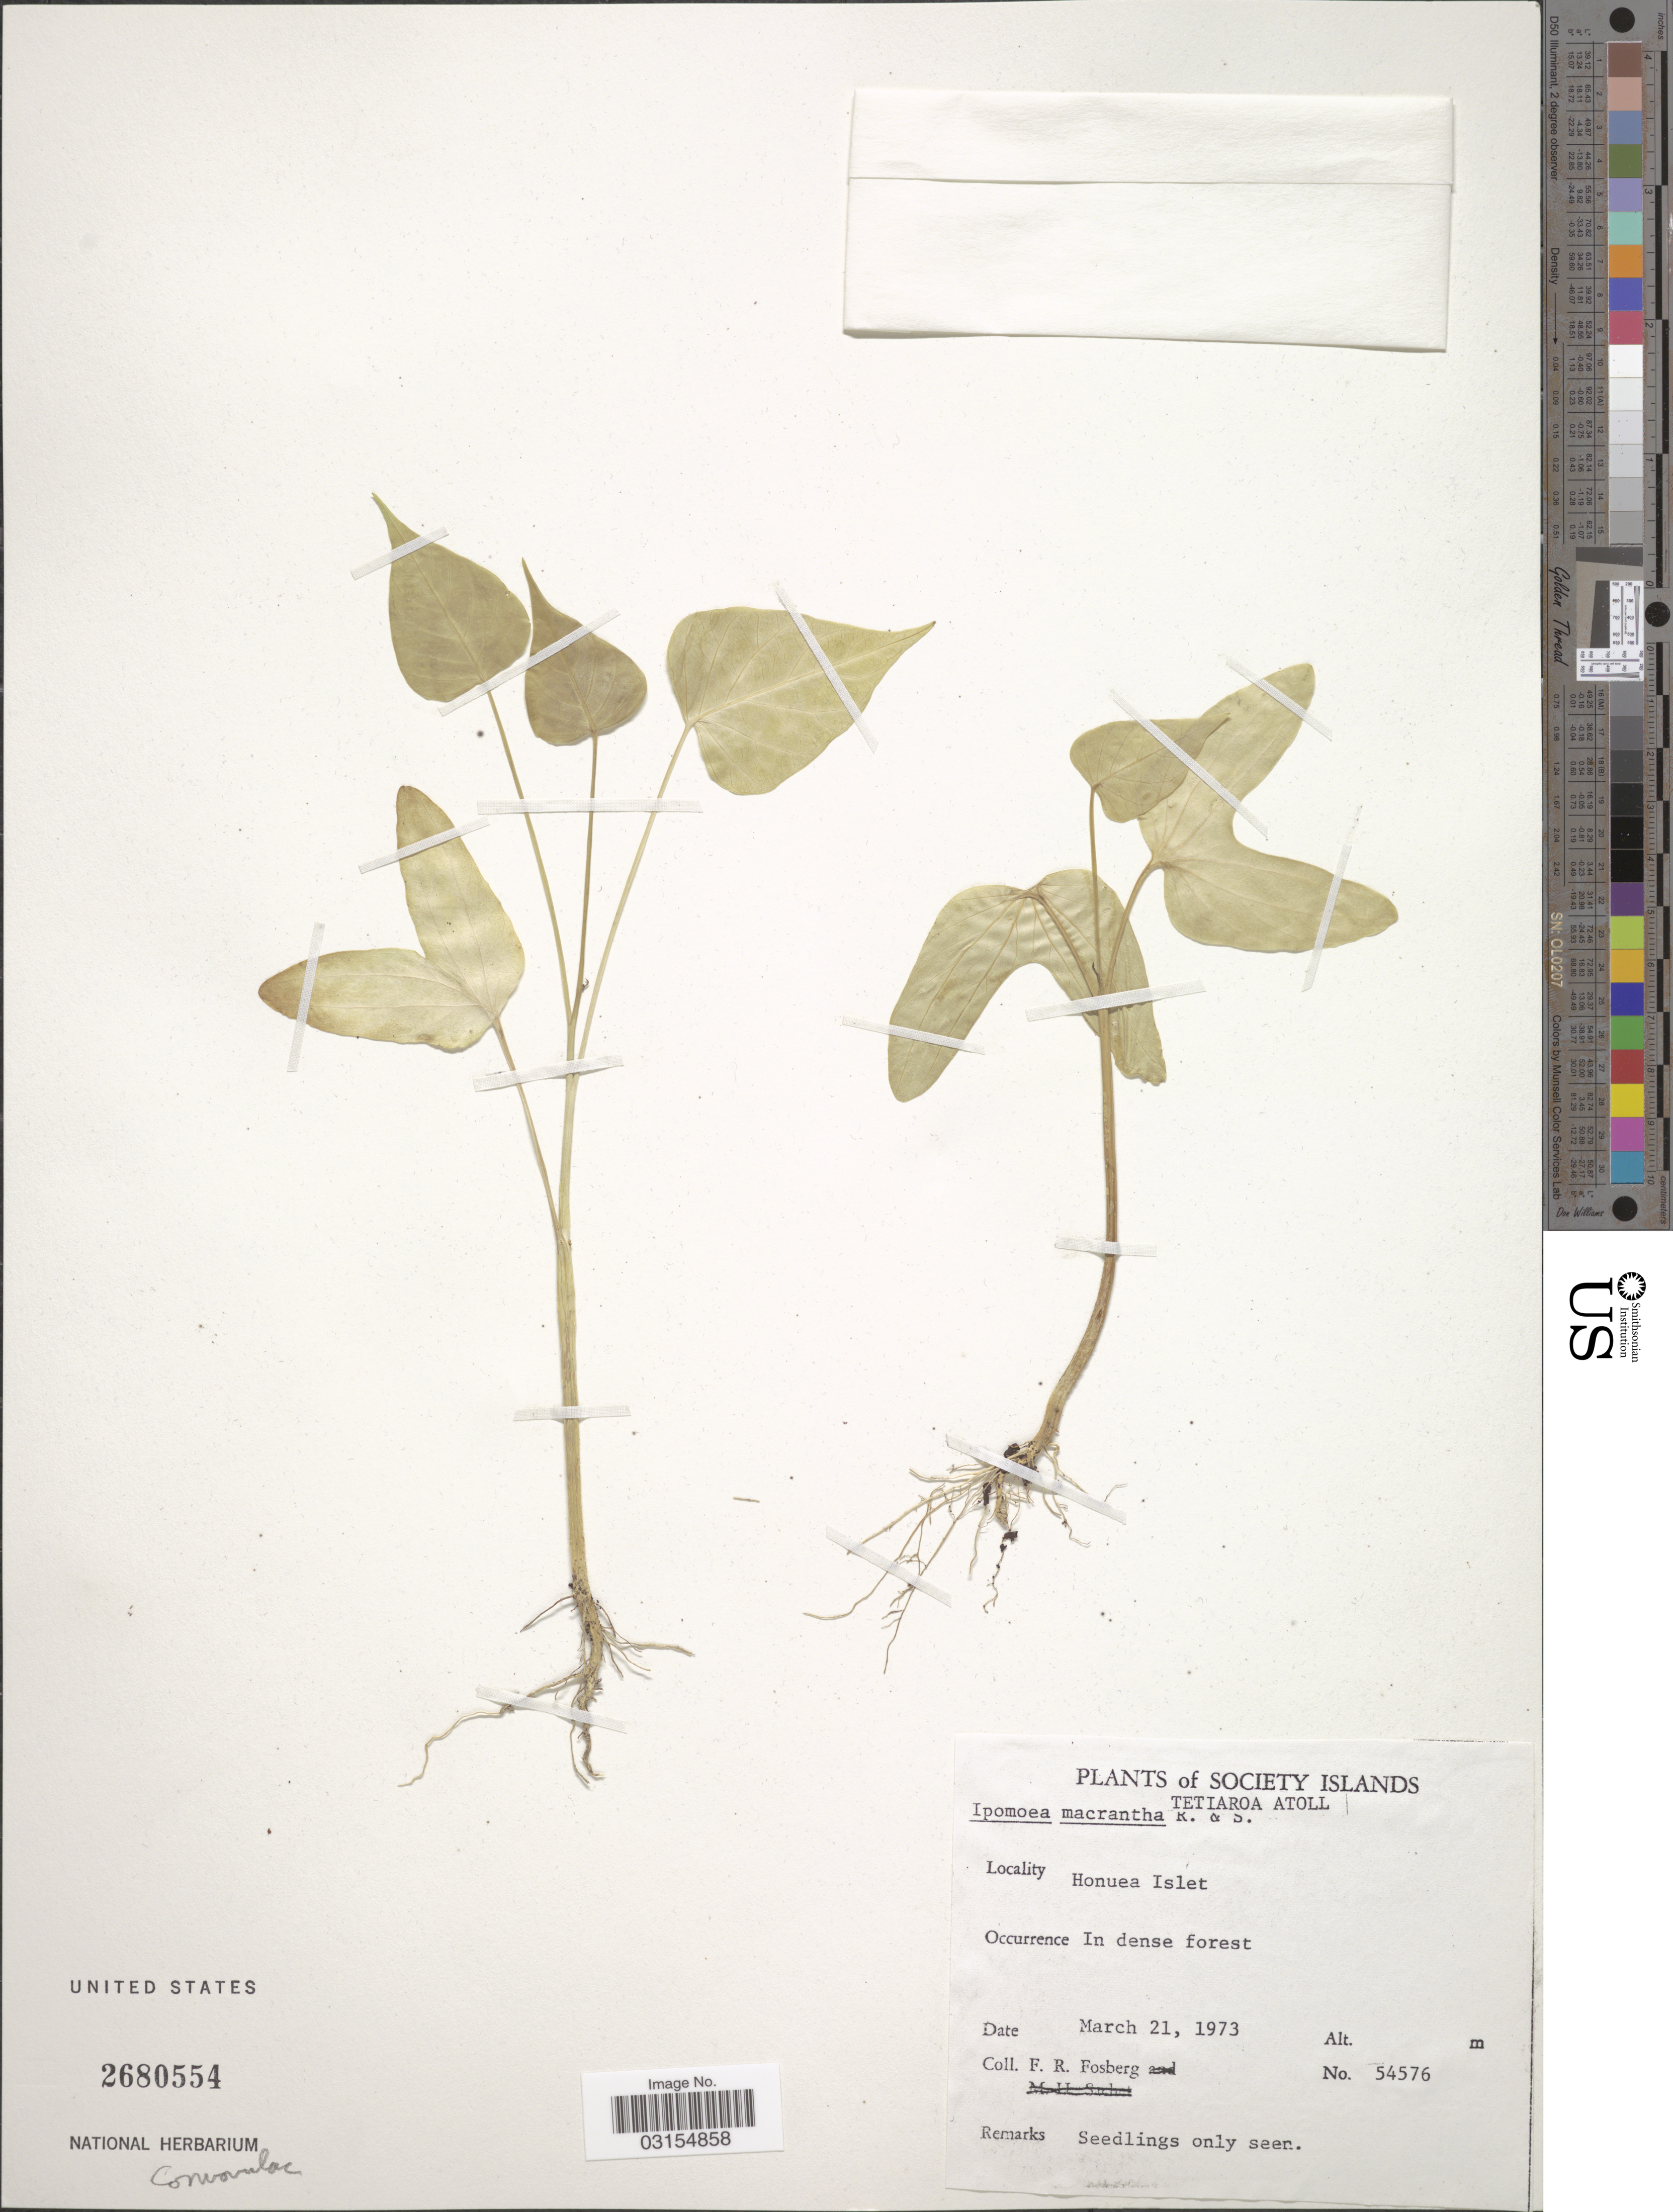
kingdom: Plantae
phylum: Tracheophyta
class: Magnoliopsida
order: Solanales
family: Convolvulaceae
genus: Ipomoea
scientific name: Ipomoea violacea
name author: L.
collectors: F. R. Fosberg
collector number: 54576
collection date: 1973-03-21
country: French Polynesia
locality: Society Islands, Tetiaroa Atoll. Honuea Islet.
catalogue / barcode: US 2680554